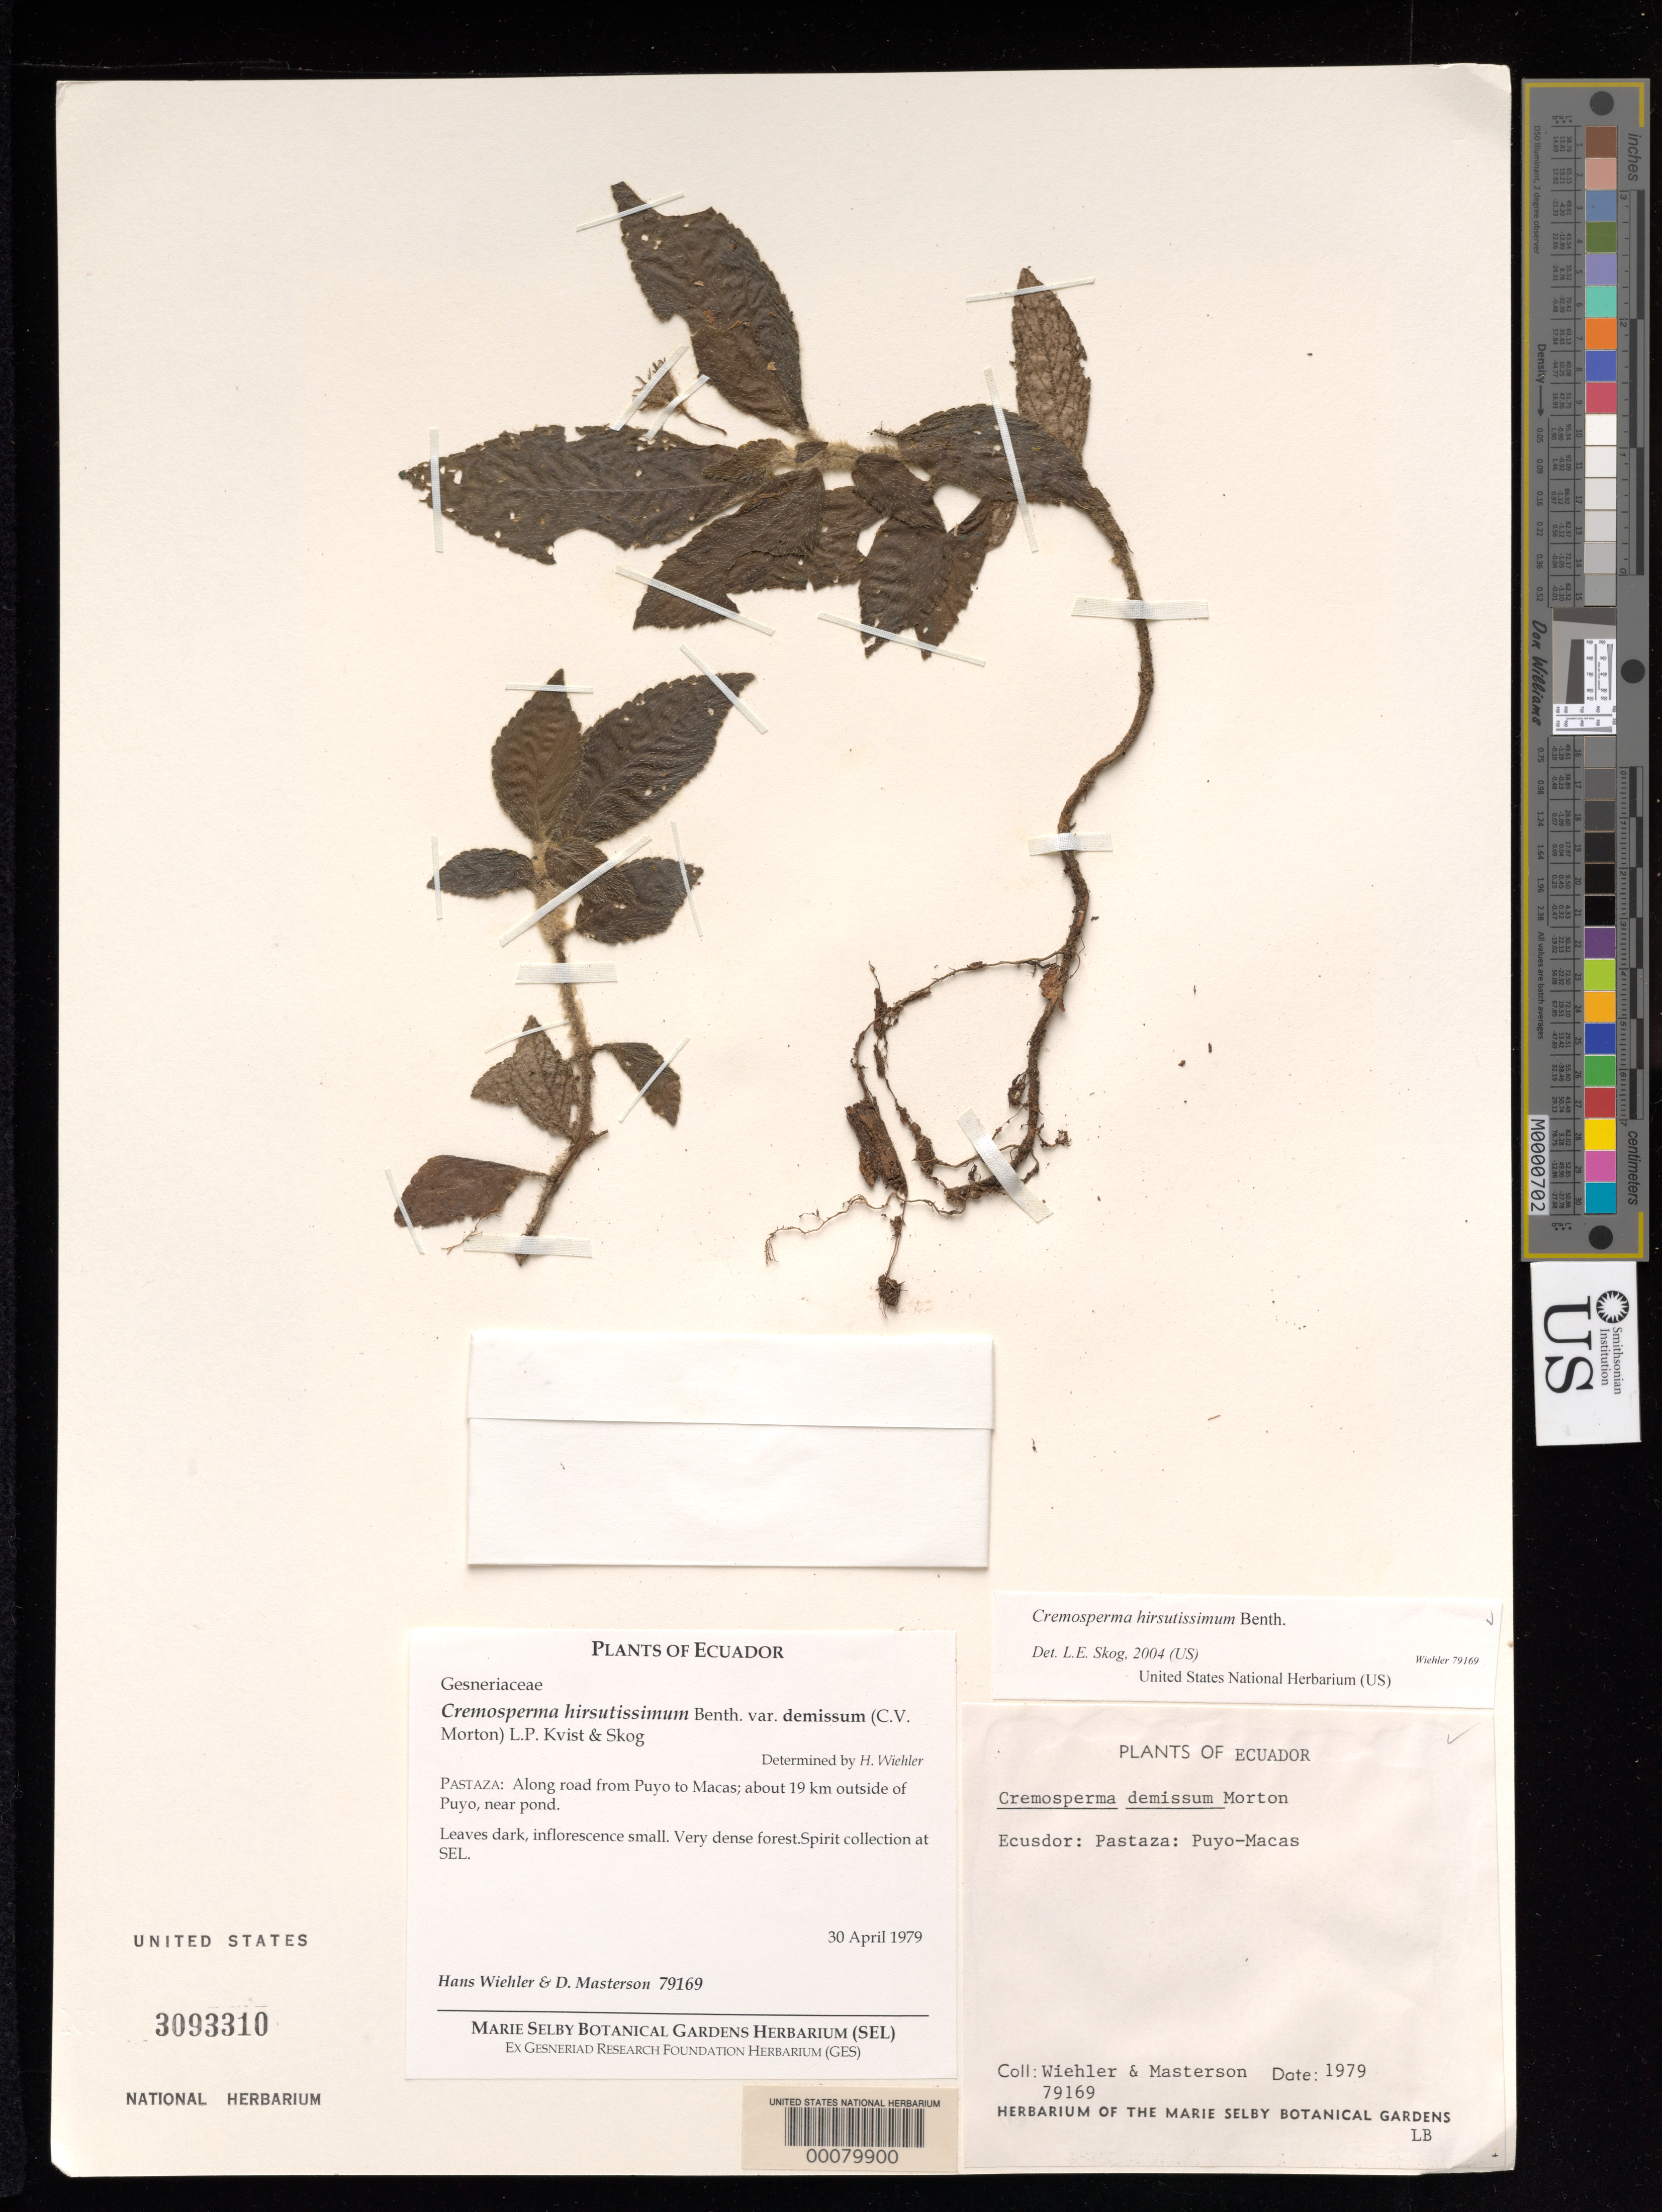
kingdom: Plantae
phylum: Tracheophyta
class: Magnoliopsida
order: Lamiales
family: Gesneriaceae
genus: Cremosperma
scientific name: Cremosperma hirsutissimum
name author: Benth.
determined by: Skog, Laurence E.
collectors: H. J. Wiehler & D. Masterson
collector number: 79169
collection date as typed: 30 Apr 1979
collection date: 1979-04-30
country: Ecuador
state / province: Pastaza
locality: Pastaza: along road from Puyo to Macas; about 19 km outside of Puyo, near pond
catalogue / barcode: US 3093310